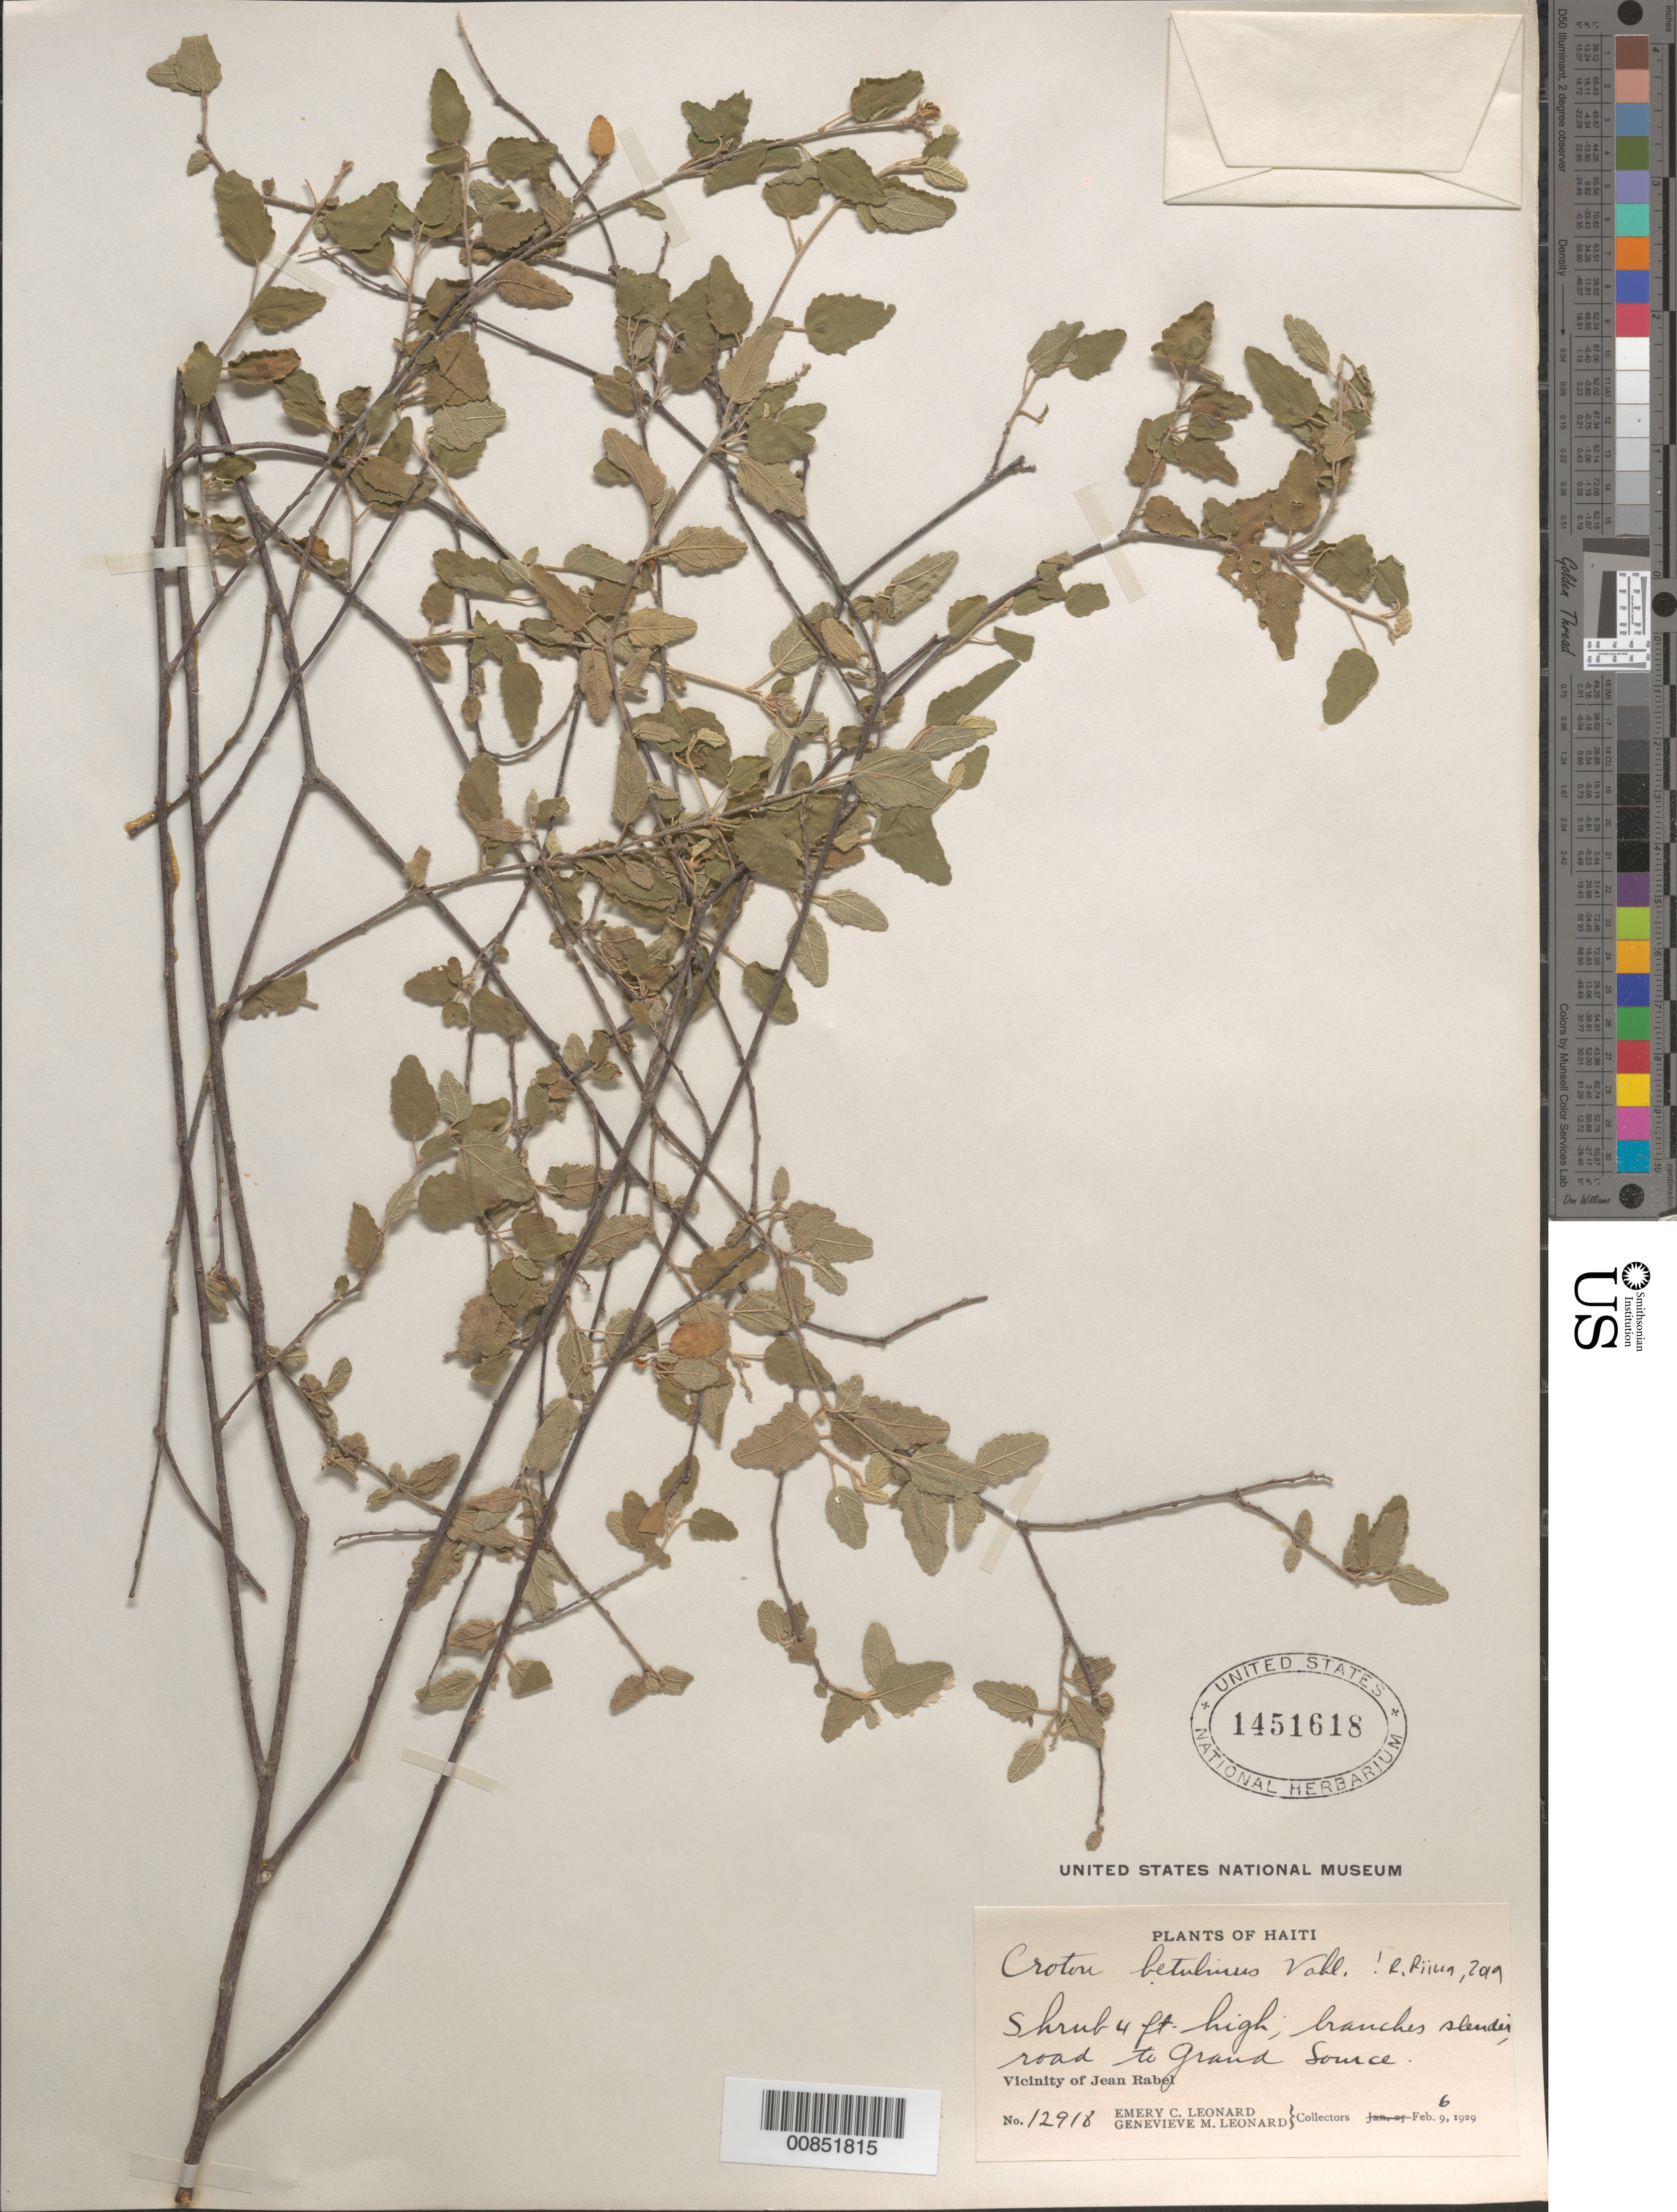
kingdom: Plantae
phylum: Tracheophyta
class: Magnoliopsida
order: Malpighiales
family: Euphorbiaceae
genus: Croton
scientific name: Croton betulinus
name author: Vahl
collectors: E. C. Leonard & G. M. Leonard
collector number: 12918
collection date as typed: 06 Feb 1929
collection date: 1929-02-06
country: Haiti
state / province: Nord-Ouest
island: Hispaniola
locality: Vicinity of Jean Rabel, road to Grand Source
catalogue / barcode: US 1451618